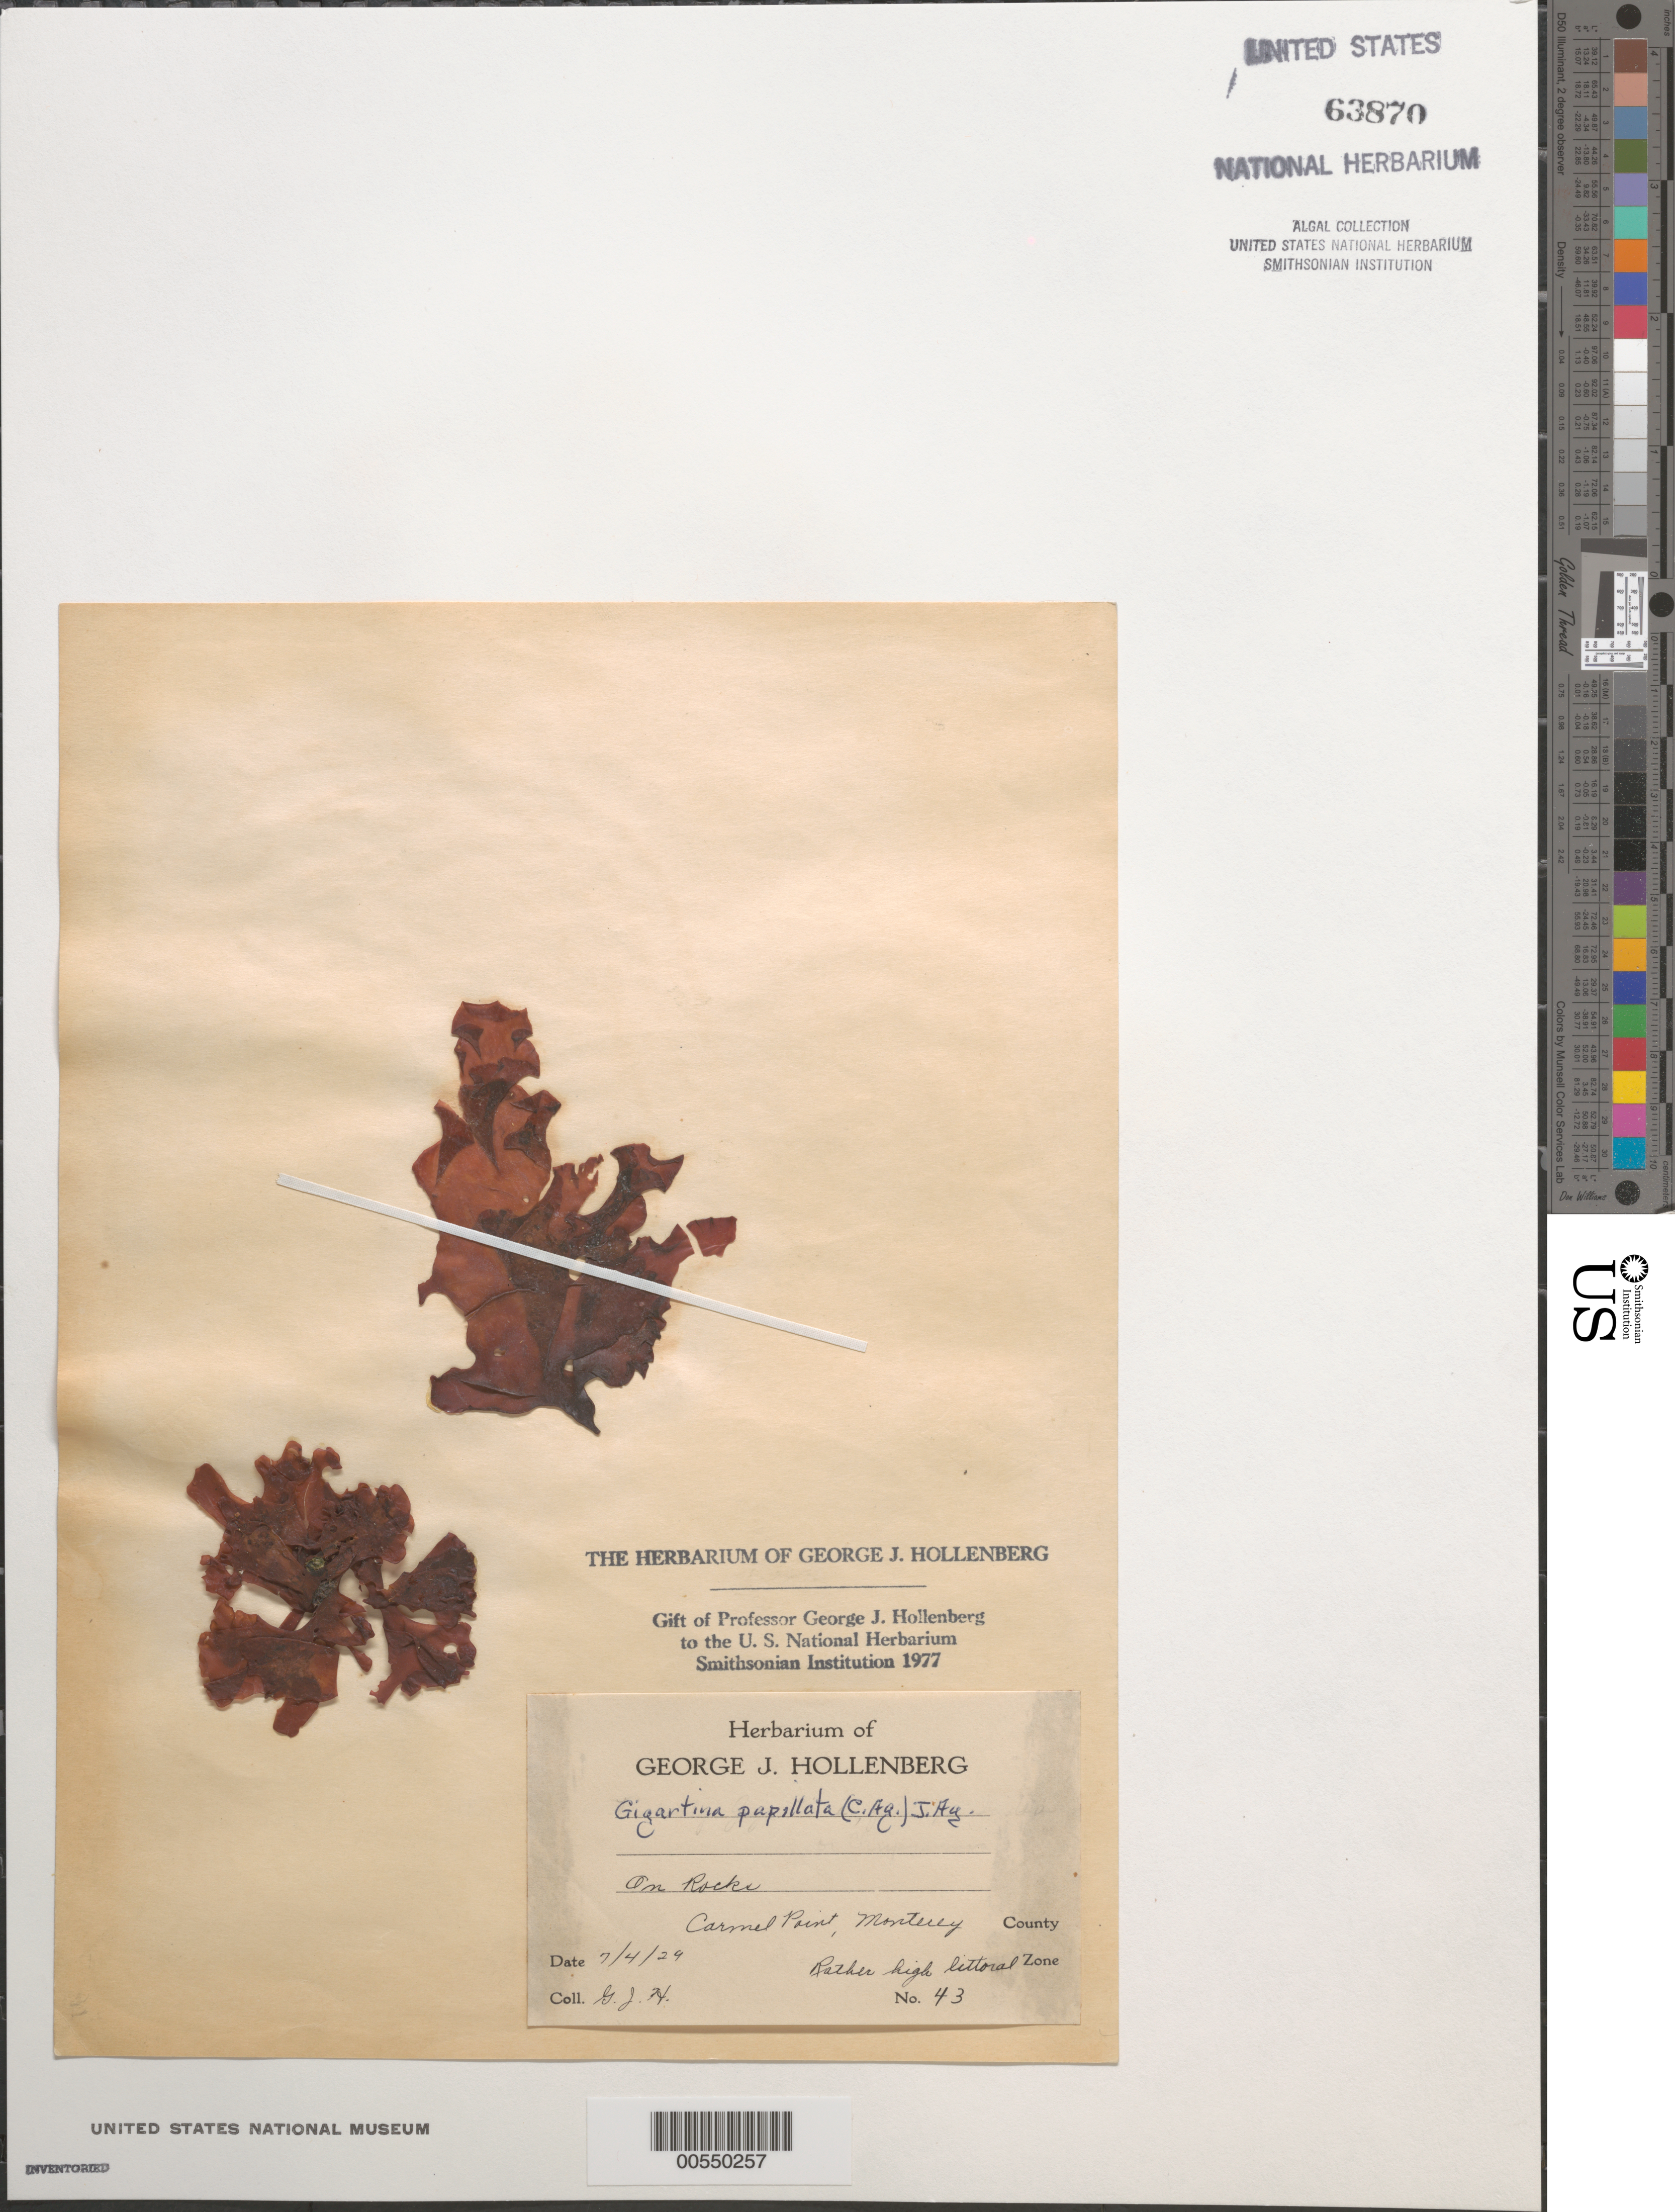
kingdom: Plantae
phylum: Rhodophyta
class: Florideophyceae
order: Gigartinales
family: Phyllophoraceae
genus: Mastocarpus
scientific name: Mastocarpus papillatus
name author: (C. Agardh) Kütz.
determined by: Algae name updating Project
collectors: G. Hollenberg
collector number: GJH 43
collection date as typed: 04 Jul 1929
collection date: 1929-07-04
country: United States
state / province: California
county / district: Monterey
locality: Carmel Point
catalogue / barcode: US 63870